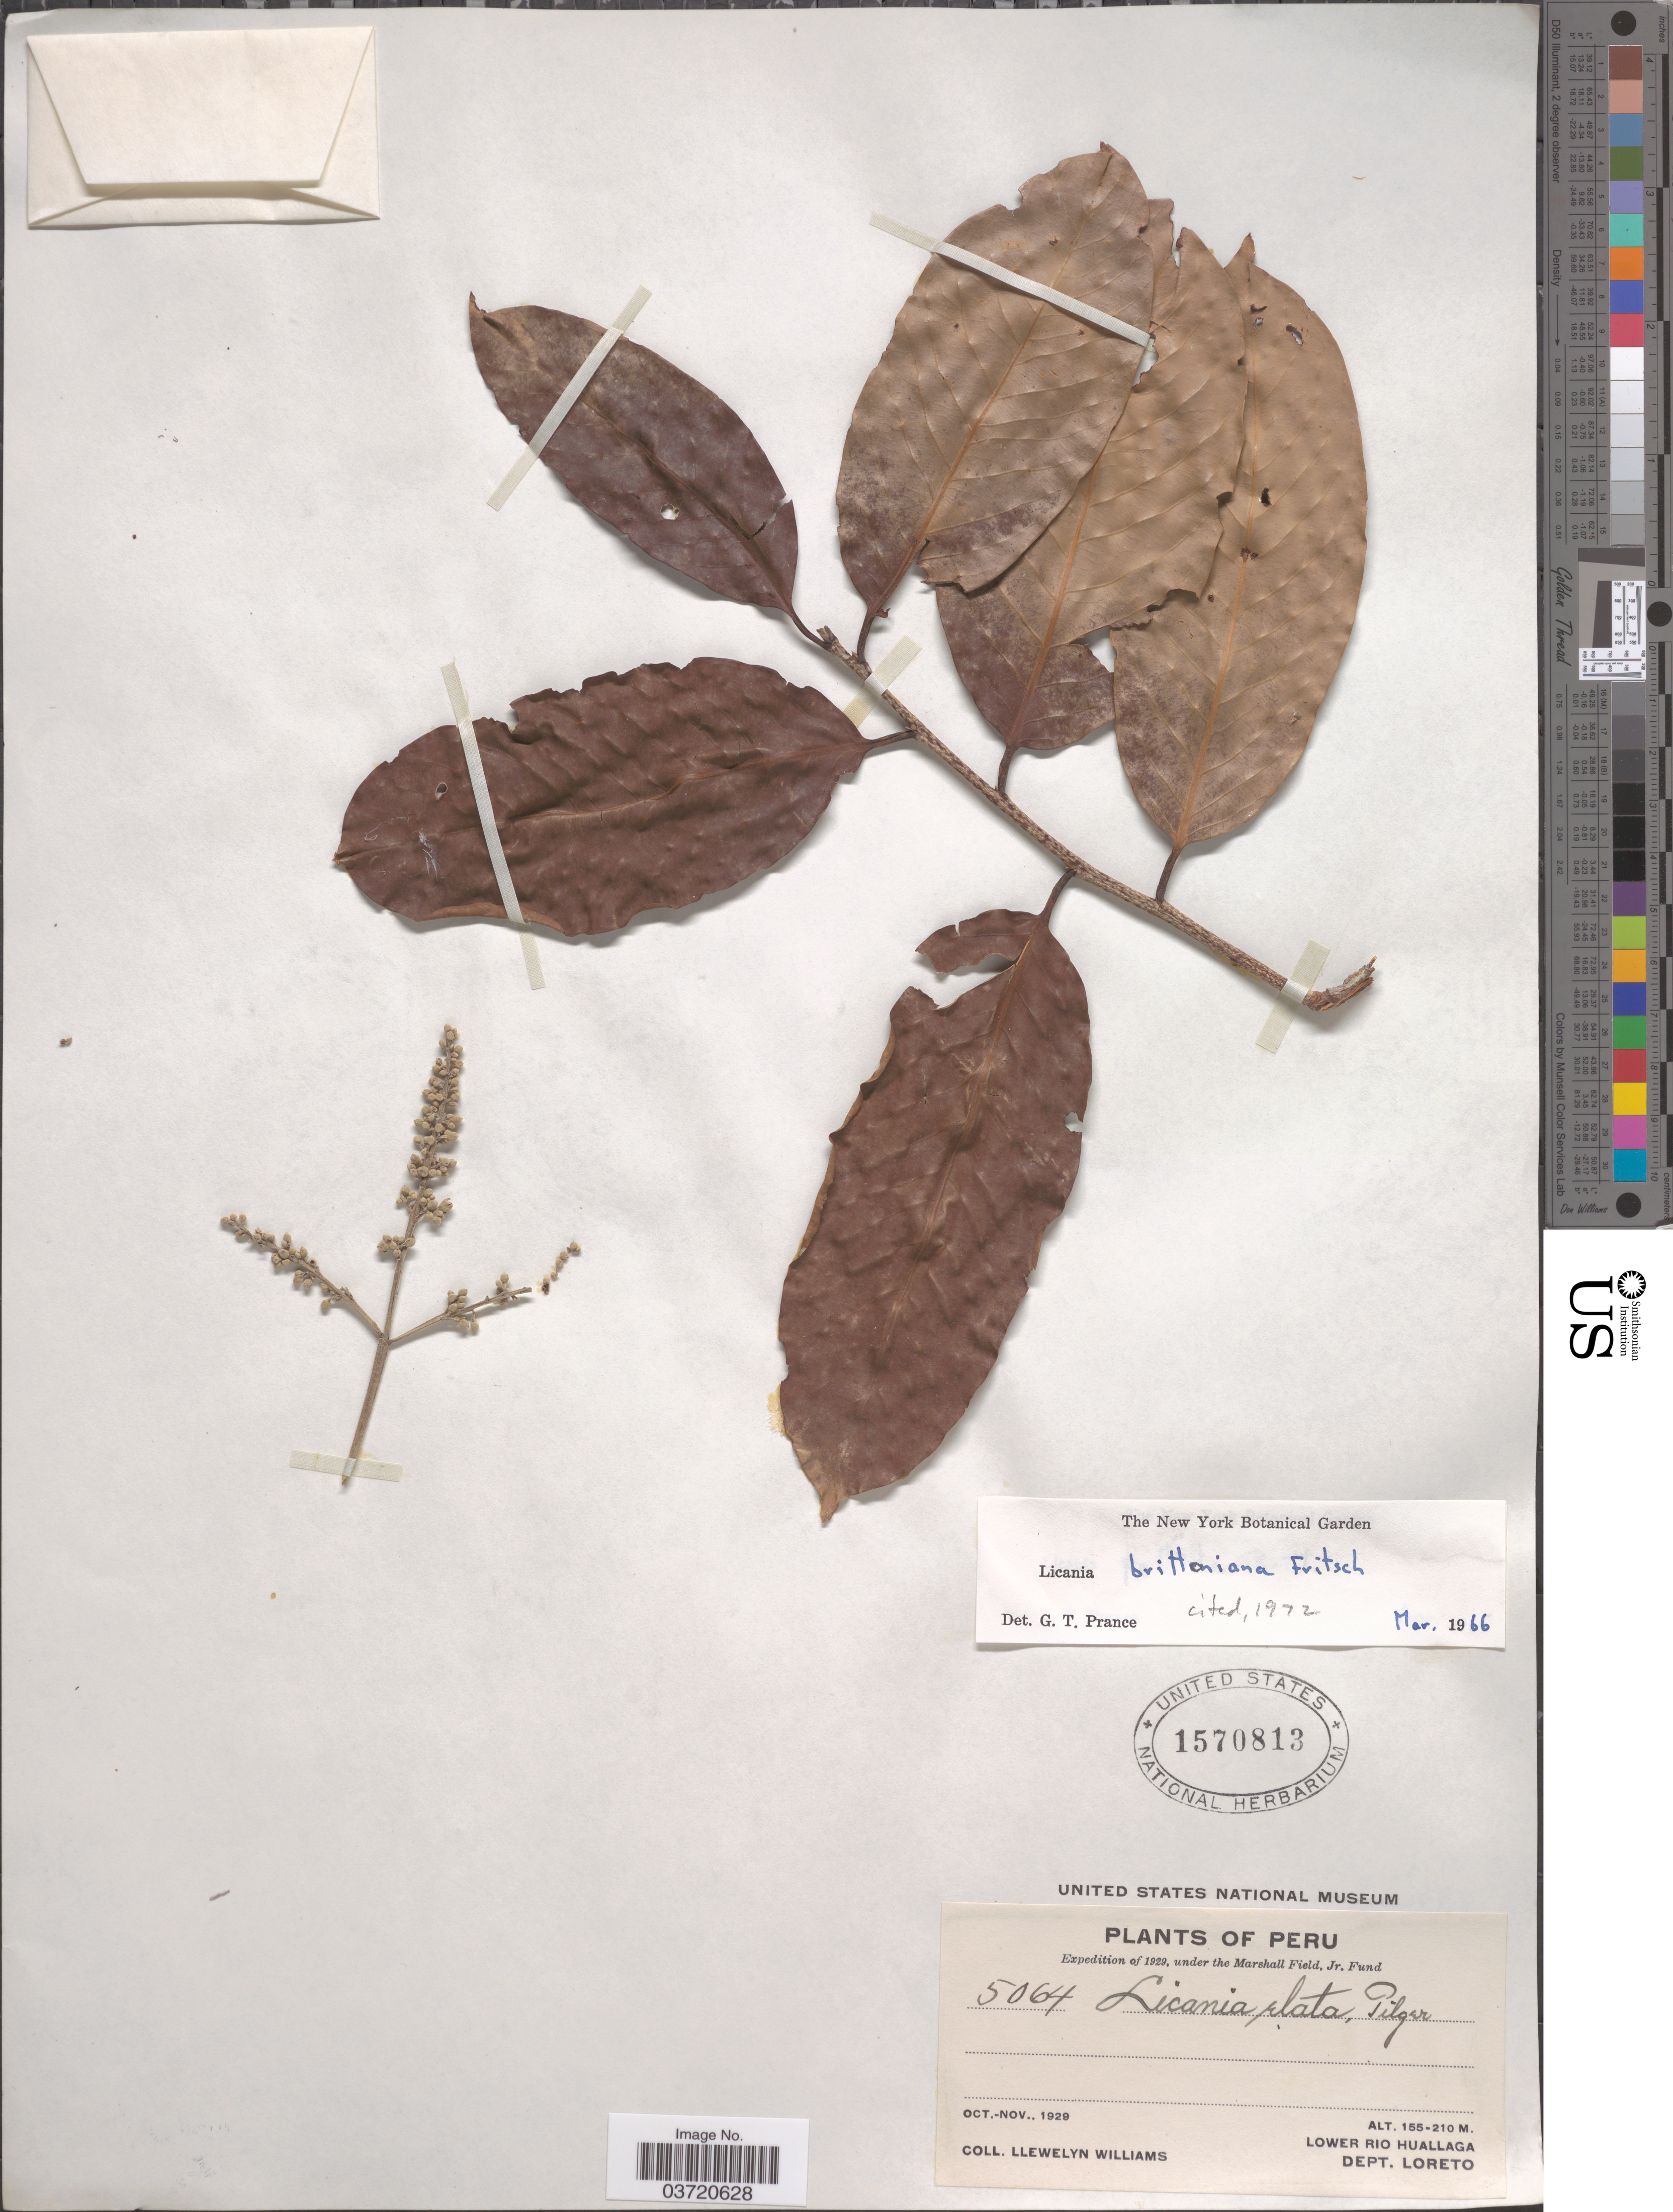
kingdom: Plantae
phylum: Tracheophyta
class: Magnoliopsida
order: Malpighiales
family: Chrysobalanaceae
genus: Moquilea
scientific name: Moquilea brittoniana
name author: (Fritsch) Sothers & Prance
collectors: Ll. Williams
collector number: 5064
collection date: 1929-10/1929-11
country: Peru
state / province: Loreto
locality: Lower Rio Huallaga. Dept. Loreto.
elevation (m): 155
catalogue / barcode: US 1570813